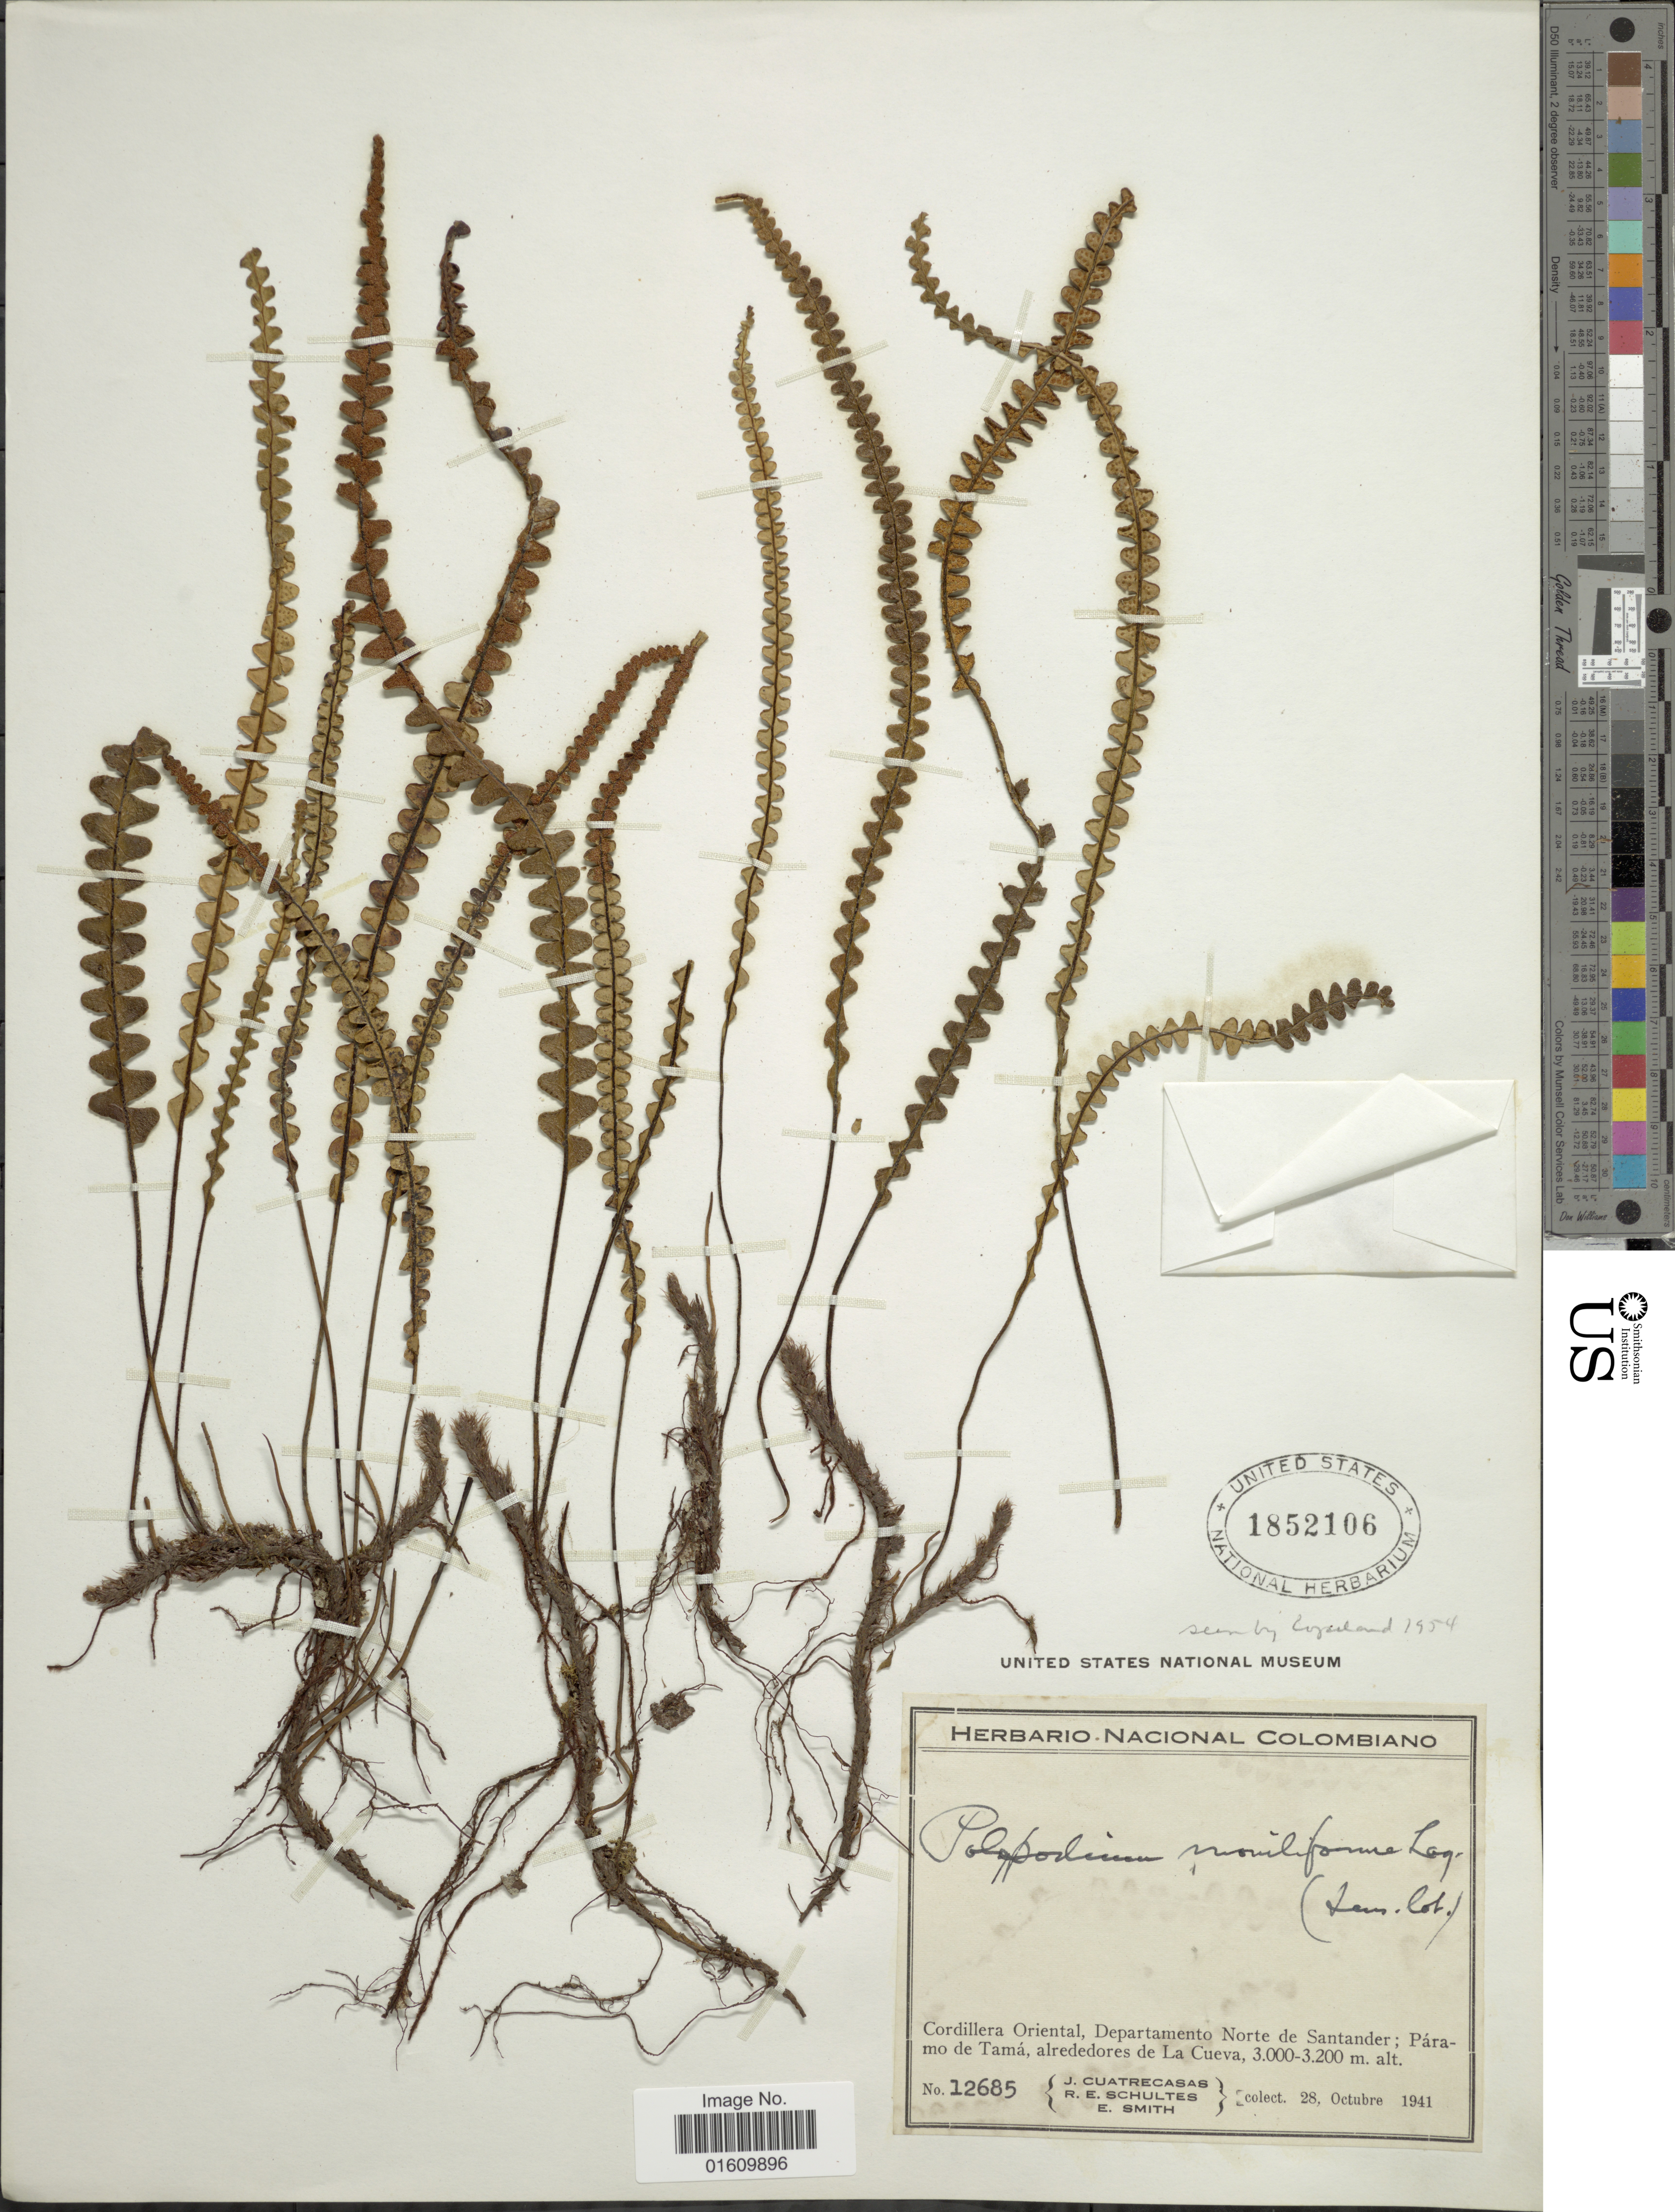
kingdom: Plantae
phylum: Tracheophyta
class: Polypodiopsida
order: Polypodiales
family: Polypodiaceae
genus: Melpomene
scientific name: Melpomene moniliformis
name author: (Lag. ex Sw.) A.R. Sm. & R.C. Moran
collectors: J. Cuatrecasas, R. E. Schultes & C. E. Smith Jr.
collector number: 12685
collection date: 1941-10-28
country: Colombia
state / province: Norte de Santander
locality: Cordillera Oriental, Departemento Norte de Santander; Paramo de Tama, alrededores de La Cueva.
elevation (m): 3000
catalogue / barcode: US 1852106